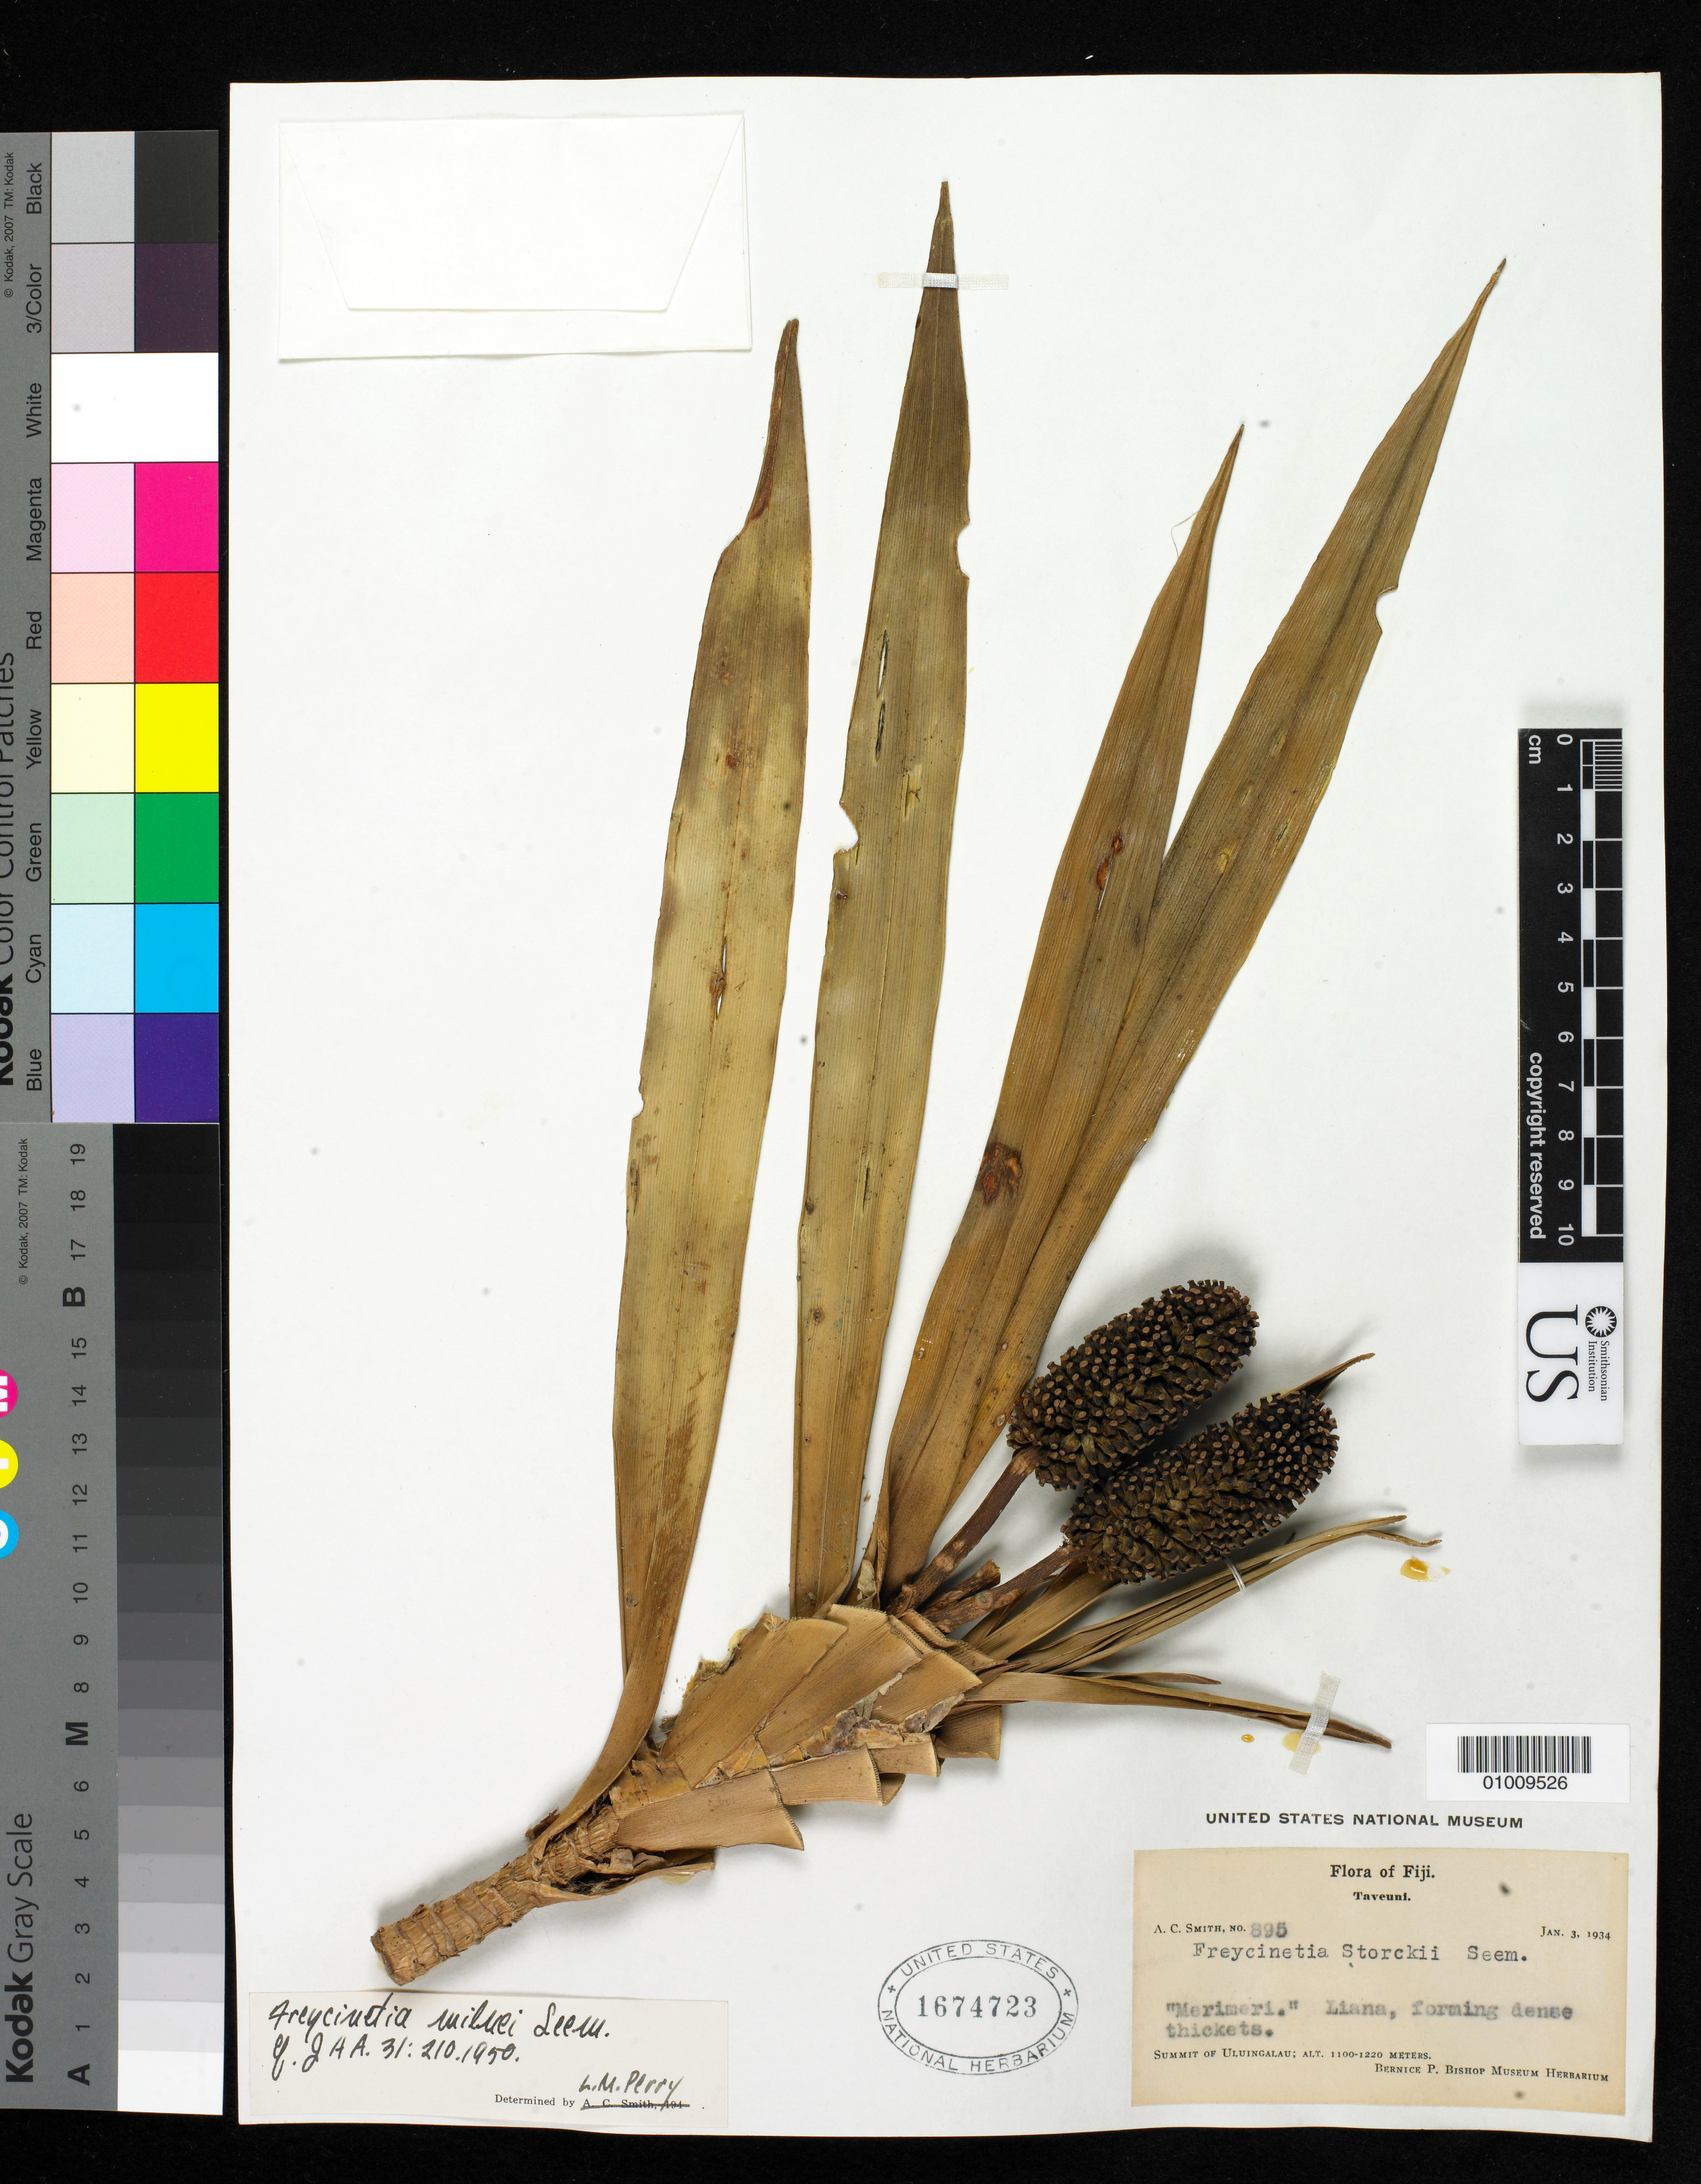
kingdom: Plantae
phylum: Tracheophyta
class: Liliopsida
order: Pandanales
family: Pandanaceae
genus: Freycinetia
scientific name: Freycinetia milnei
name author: Seem.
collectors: A. C. Smith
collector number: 895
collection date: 1934-01-03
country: Fiji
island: Taveuni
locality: Summit of Uluingalau, Taveuni, Fiji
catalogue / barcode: US 1674723